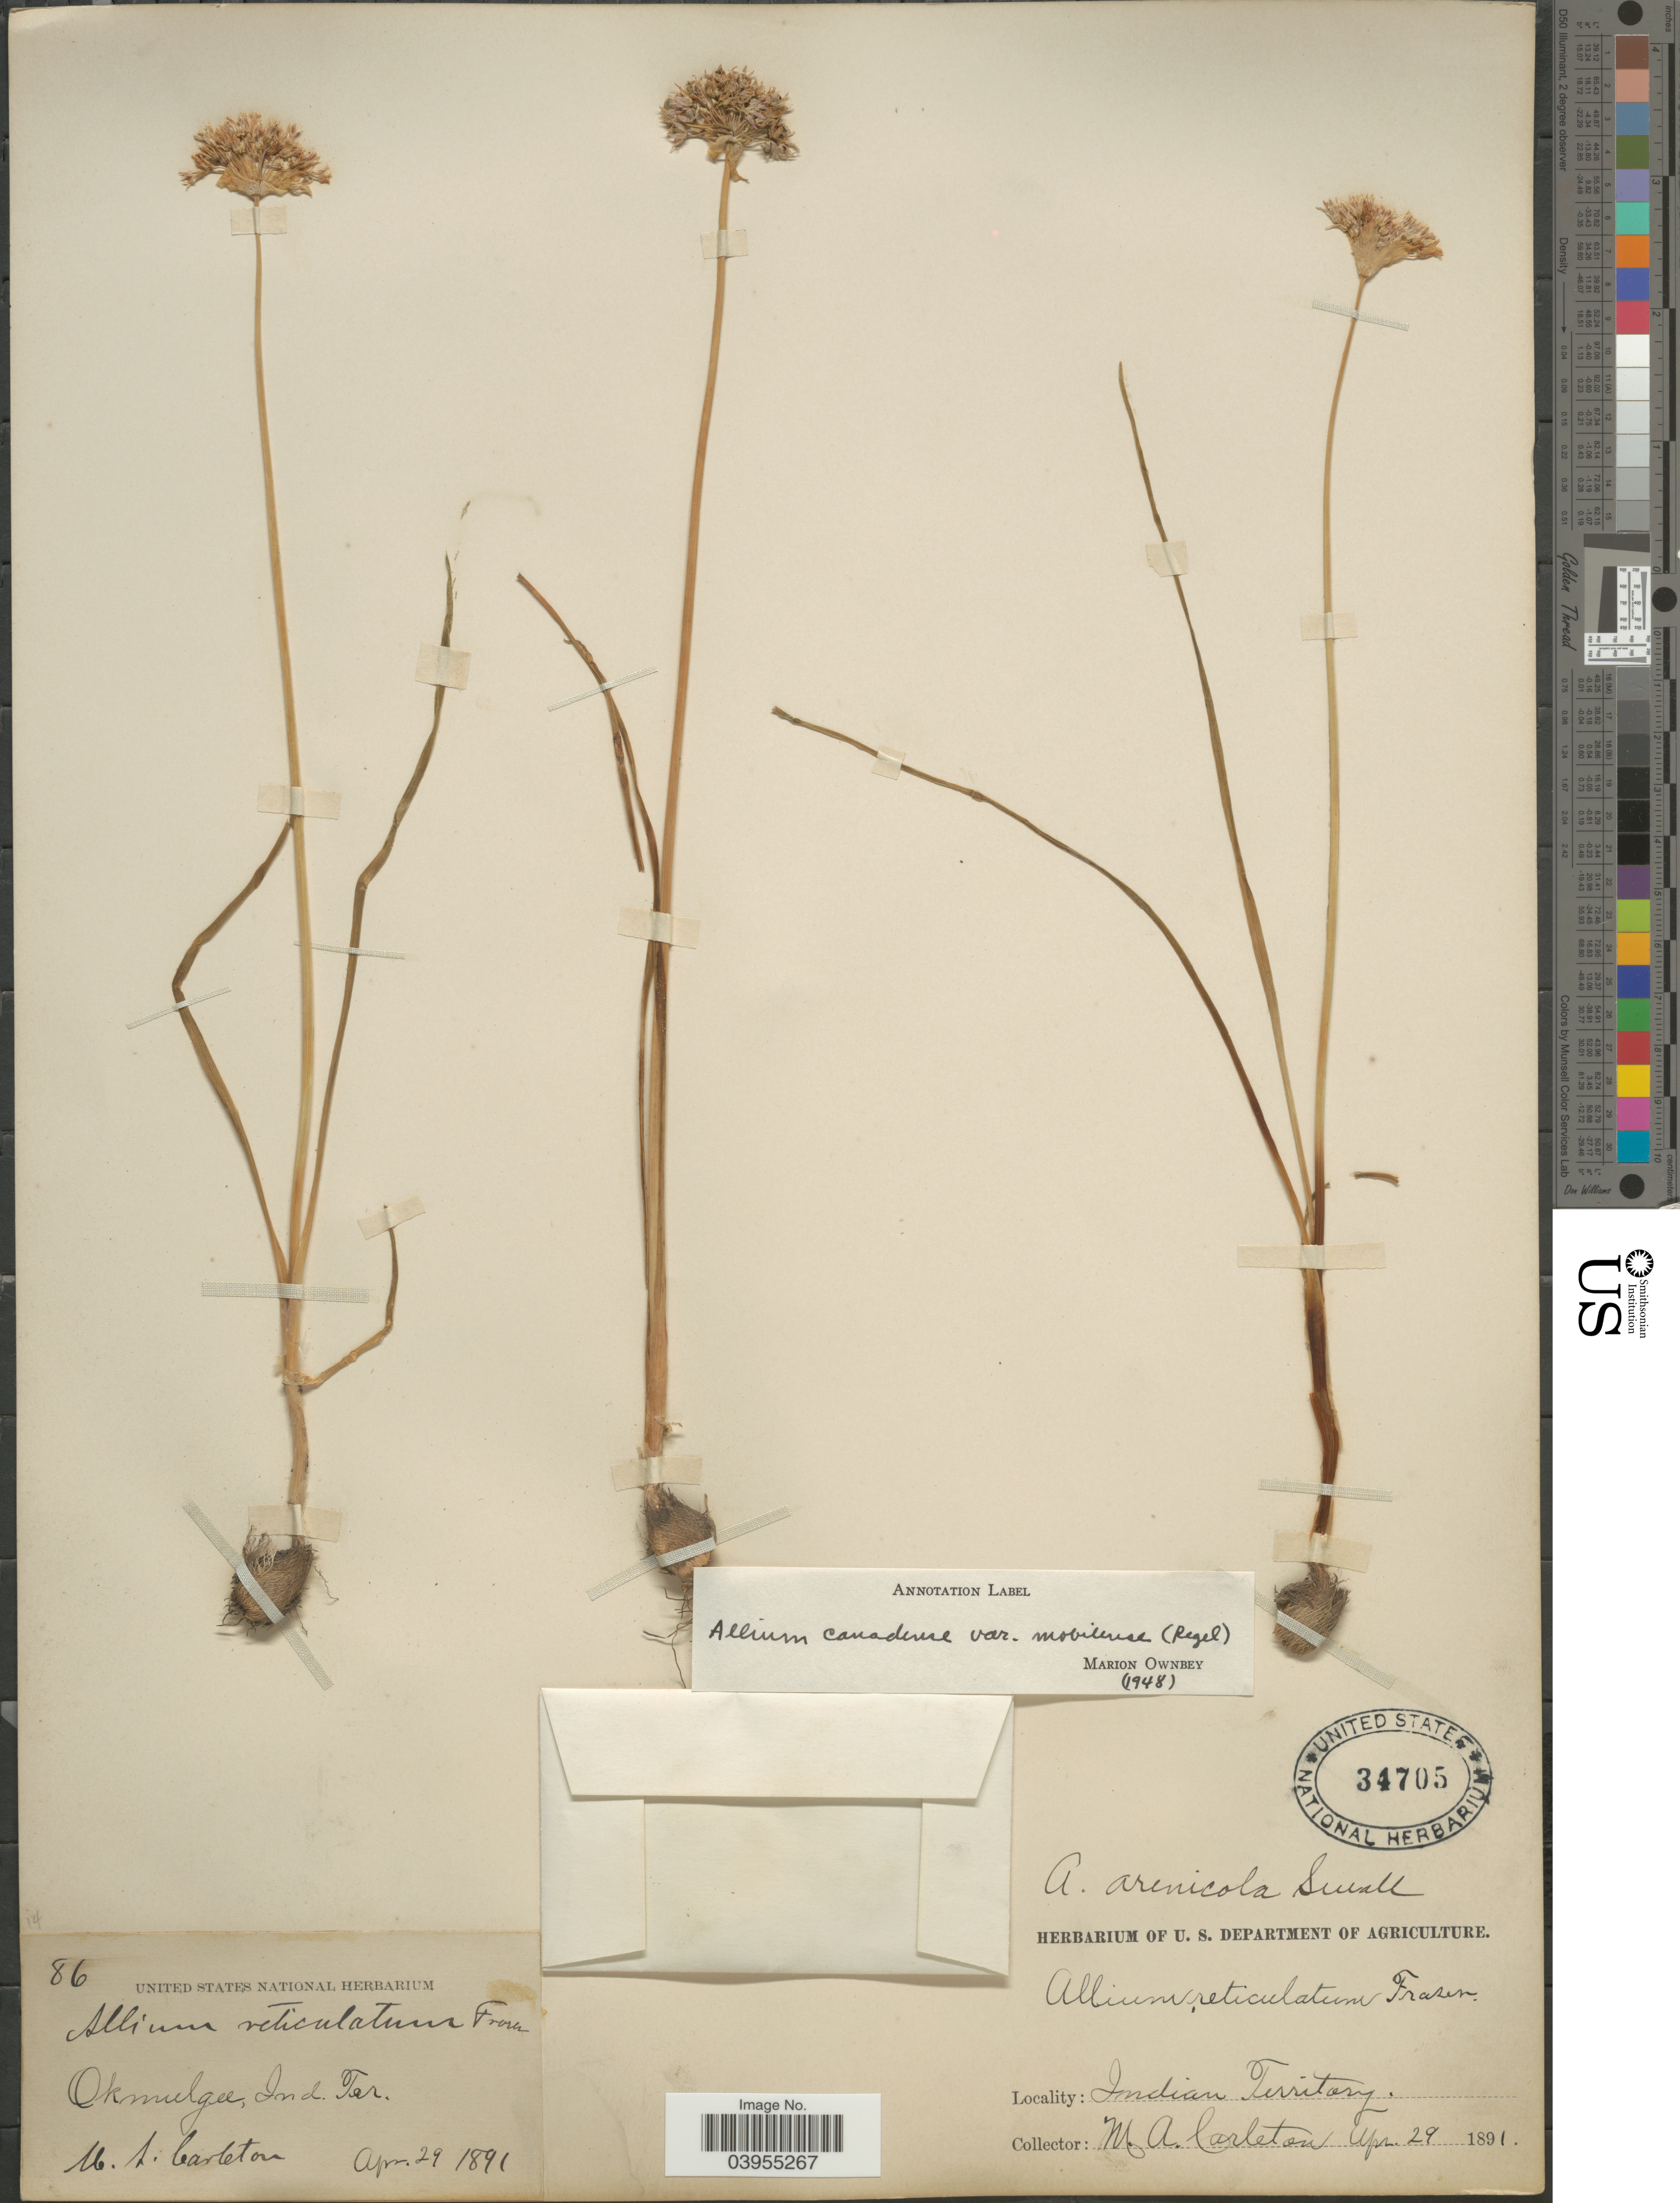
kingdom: Plantae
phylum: Tracheophyta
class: Liliopsida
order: Asparagales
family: Amaryllidaceae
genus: Allium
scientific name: Allium canadense var. mobilense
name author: (Regel) Traub & Ownbey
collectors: M. A. Carleton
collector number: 86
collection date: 1891-04-29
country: United States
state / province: Oklahoma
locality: Okmulgee, Indian Territory.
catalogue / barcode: US 34705